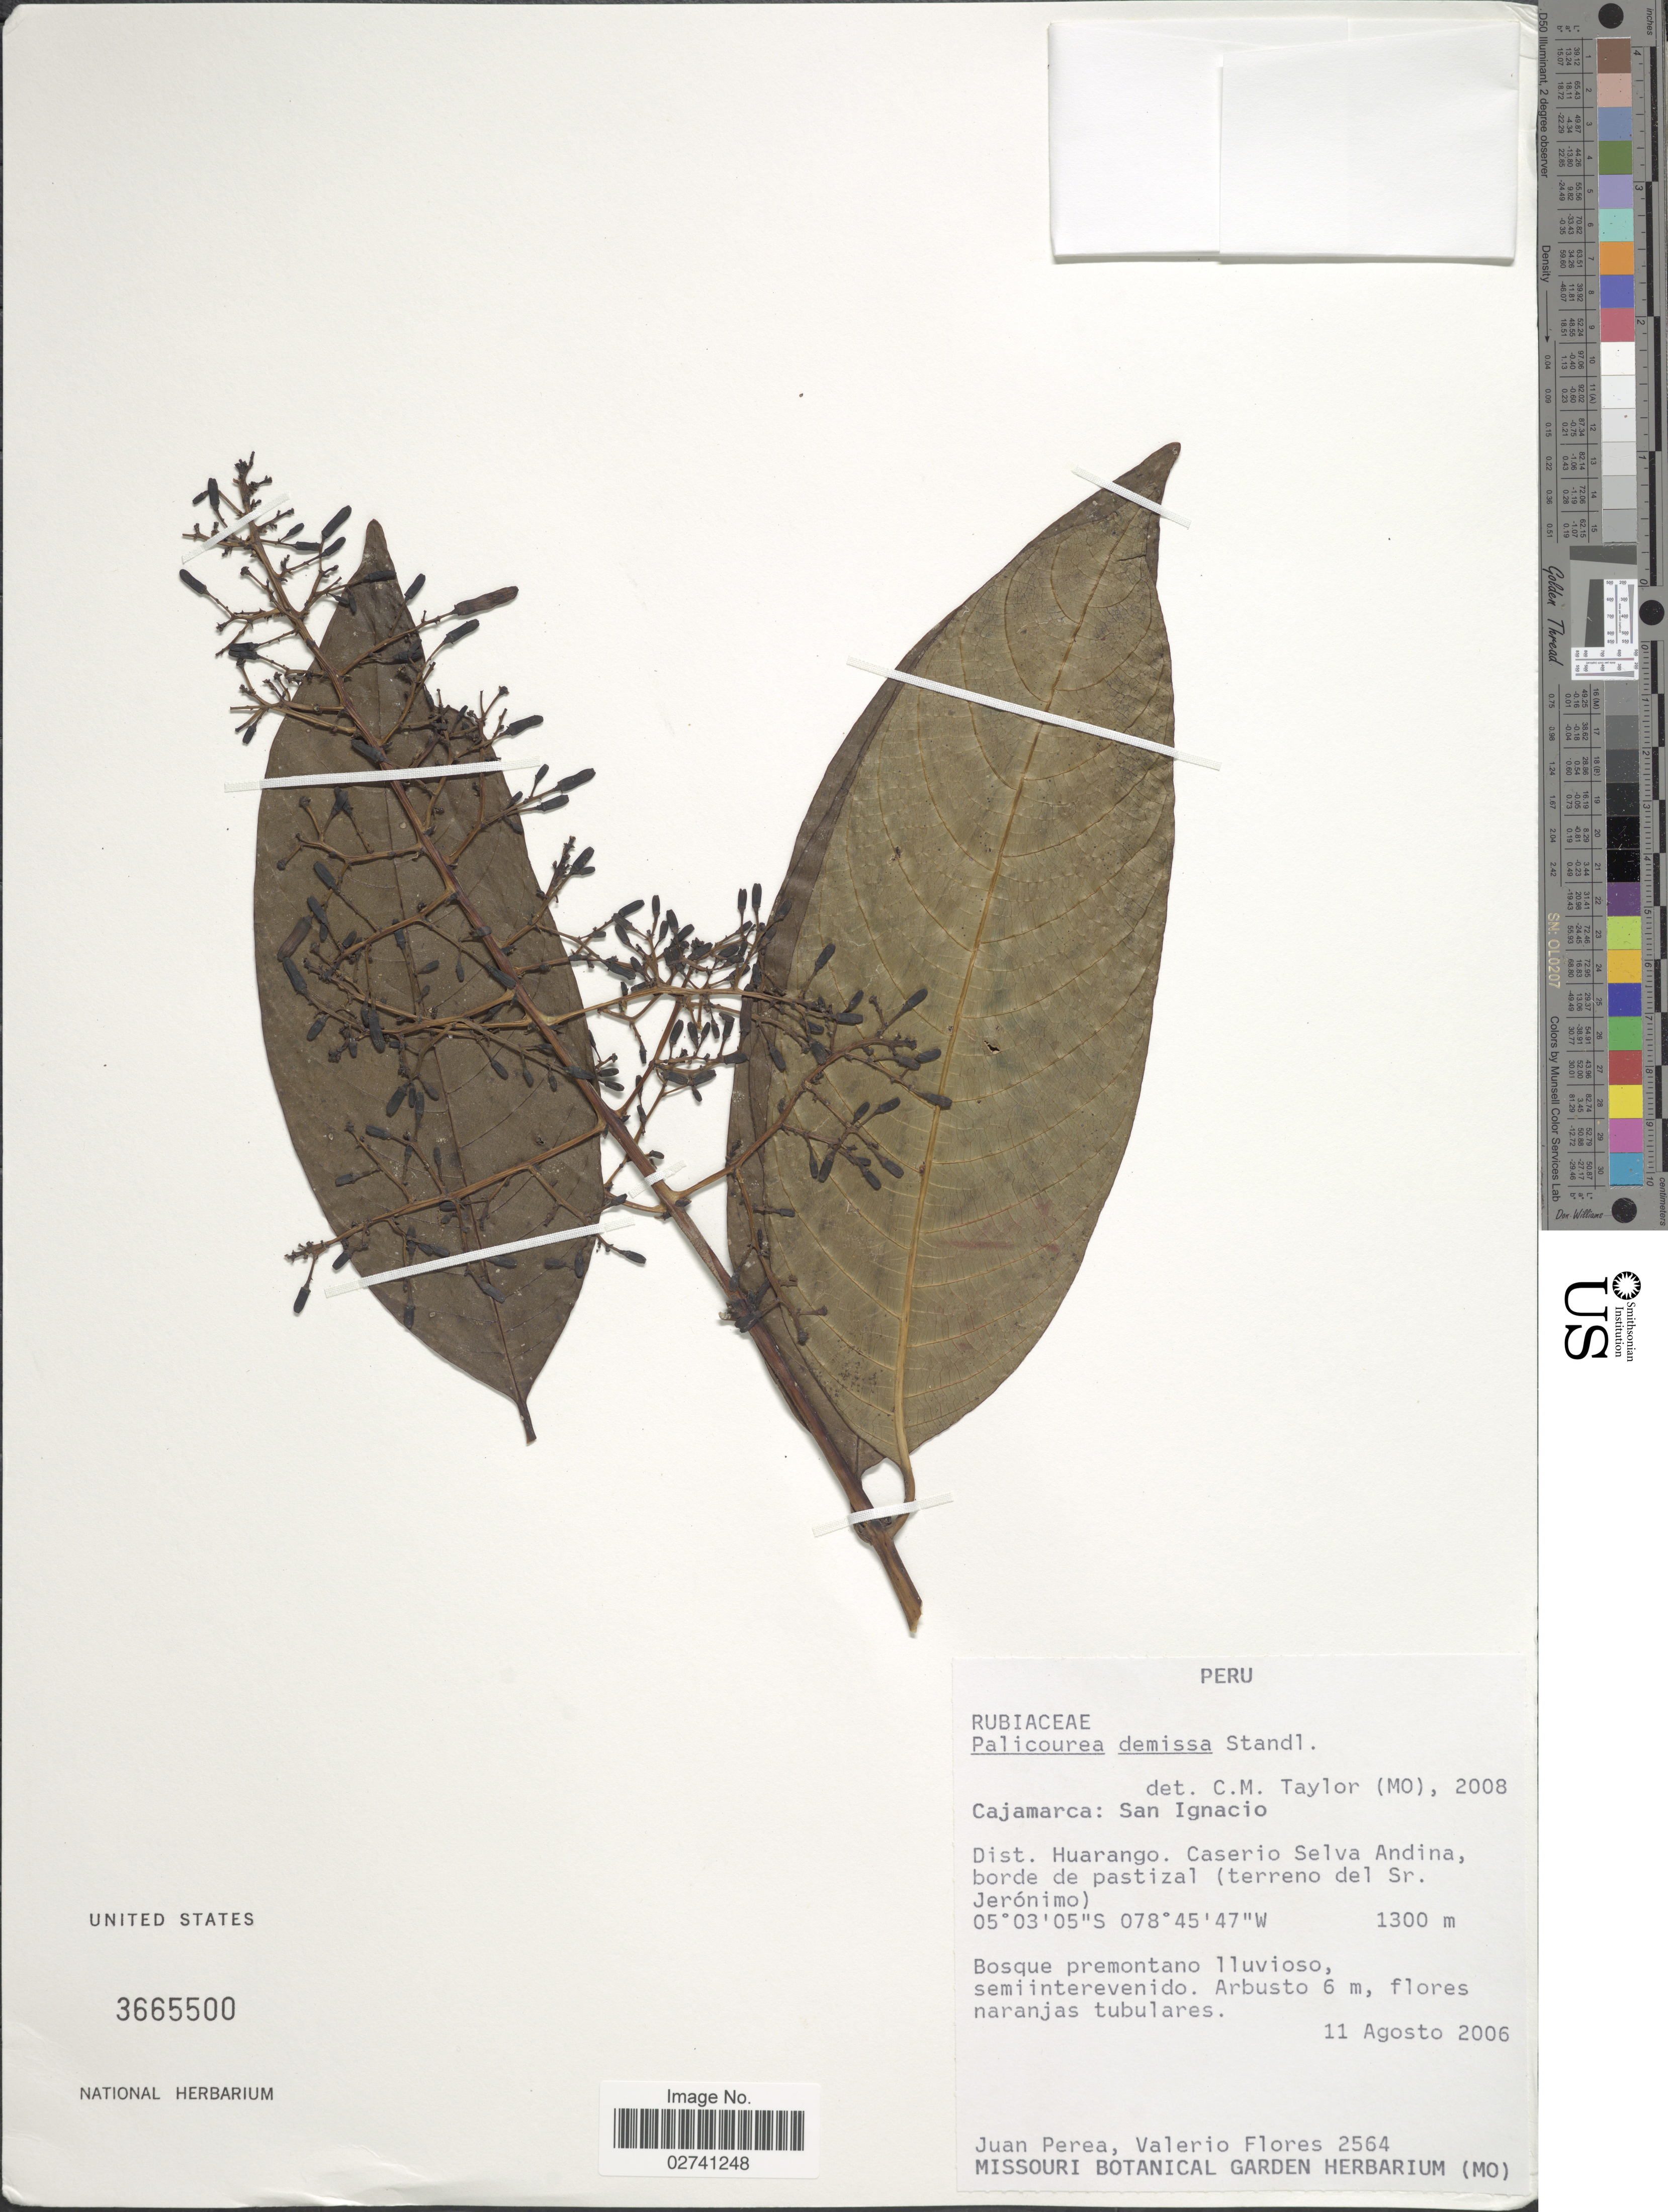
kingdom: Plantae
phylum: Tracheophyta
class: Magnoliopsida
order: Gentianales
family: Rubiaceae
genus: Palicourea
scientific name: Palicourea demissa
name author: Standl.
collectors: J. Perea & V. Flores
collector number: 2564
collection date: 2006-08-11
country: Peru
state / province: Cajamarca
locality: San Ignacio. Dist. Hurango. Caserio Selva Andina, borde de pastizal (terreno del Sr. Jerónimo)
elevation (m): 1300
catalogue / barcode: US 3665500